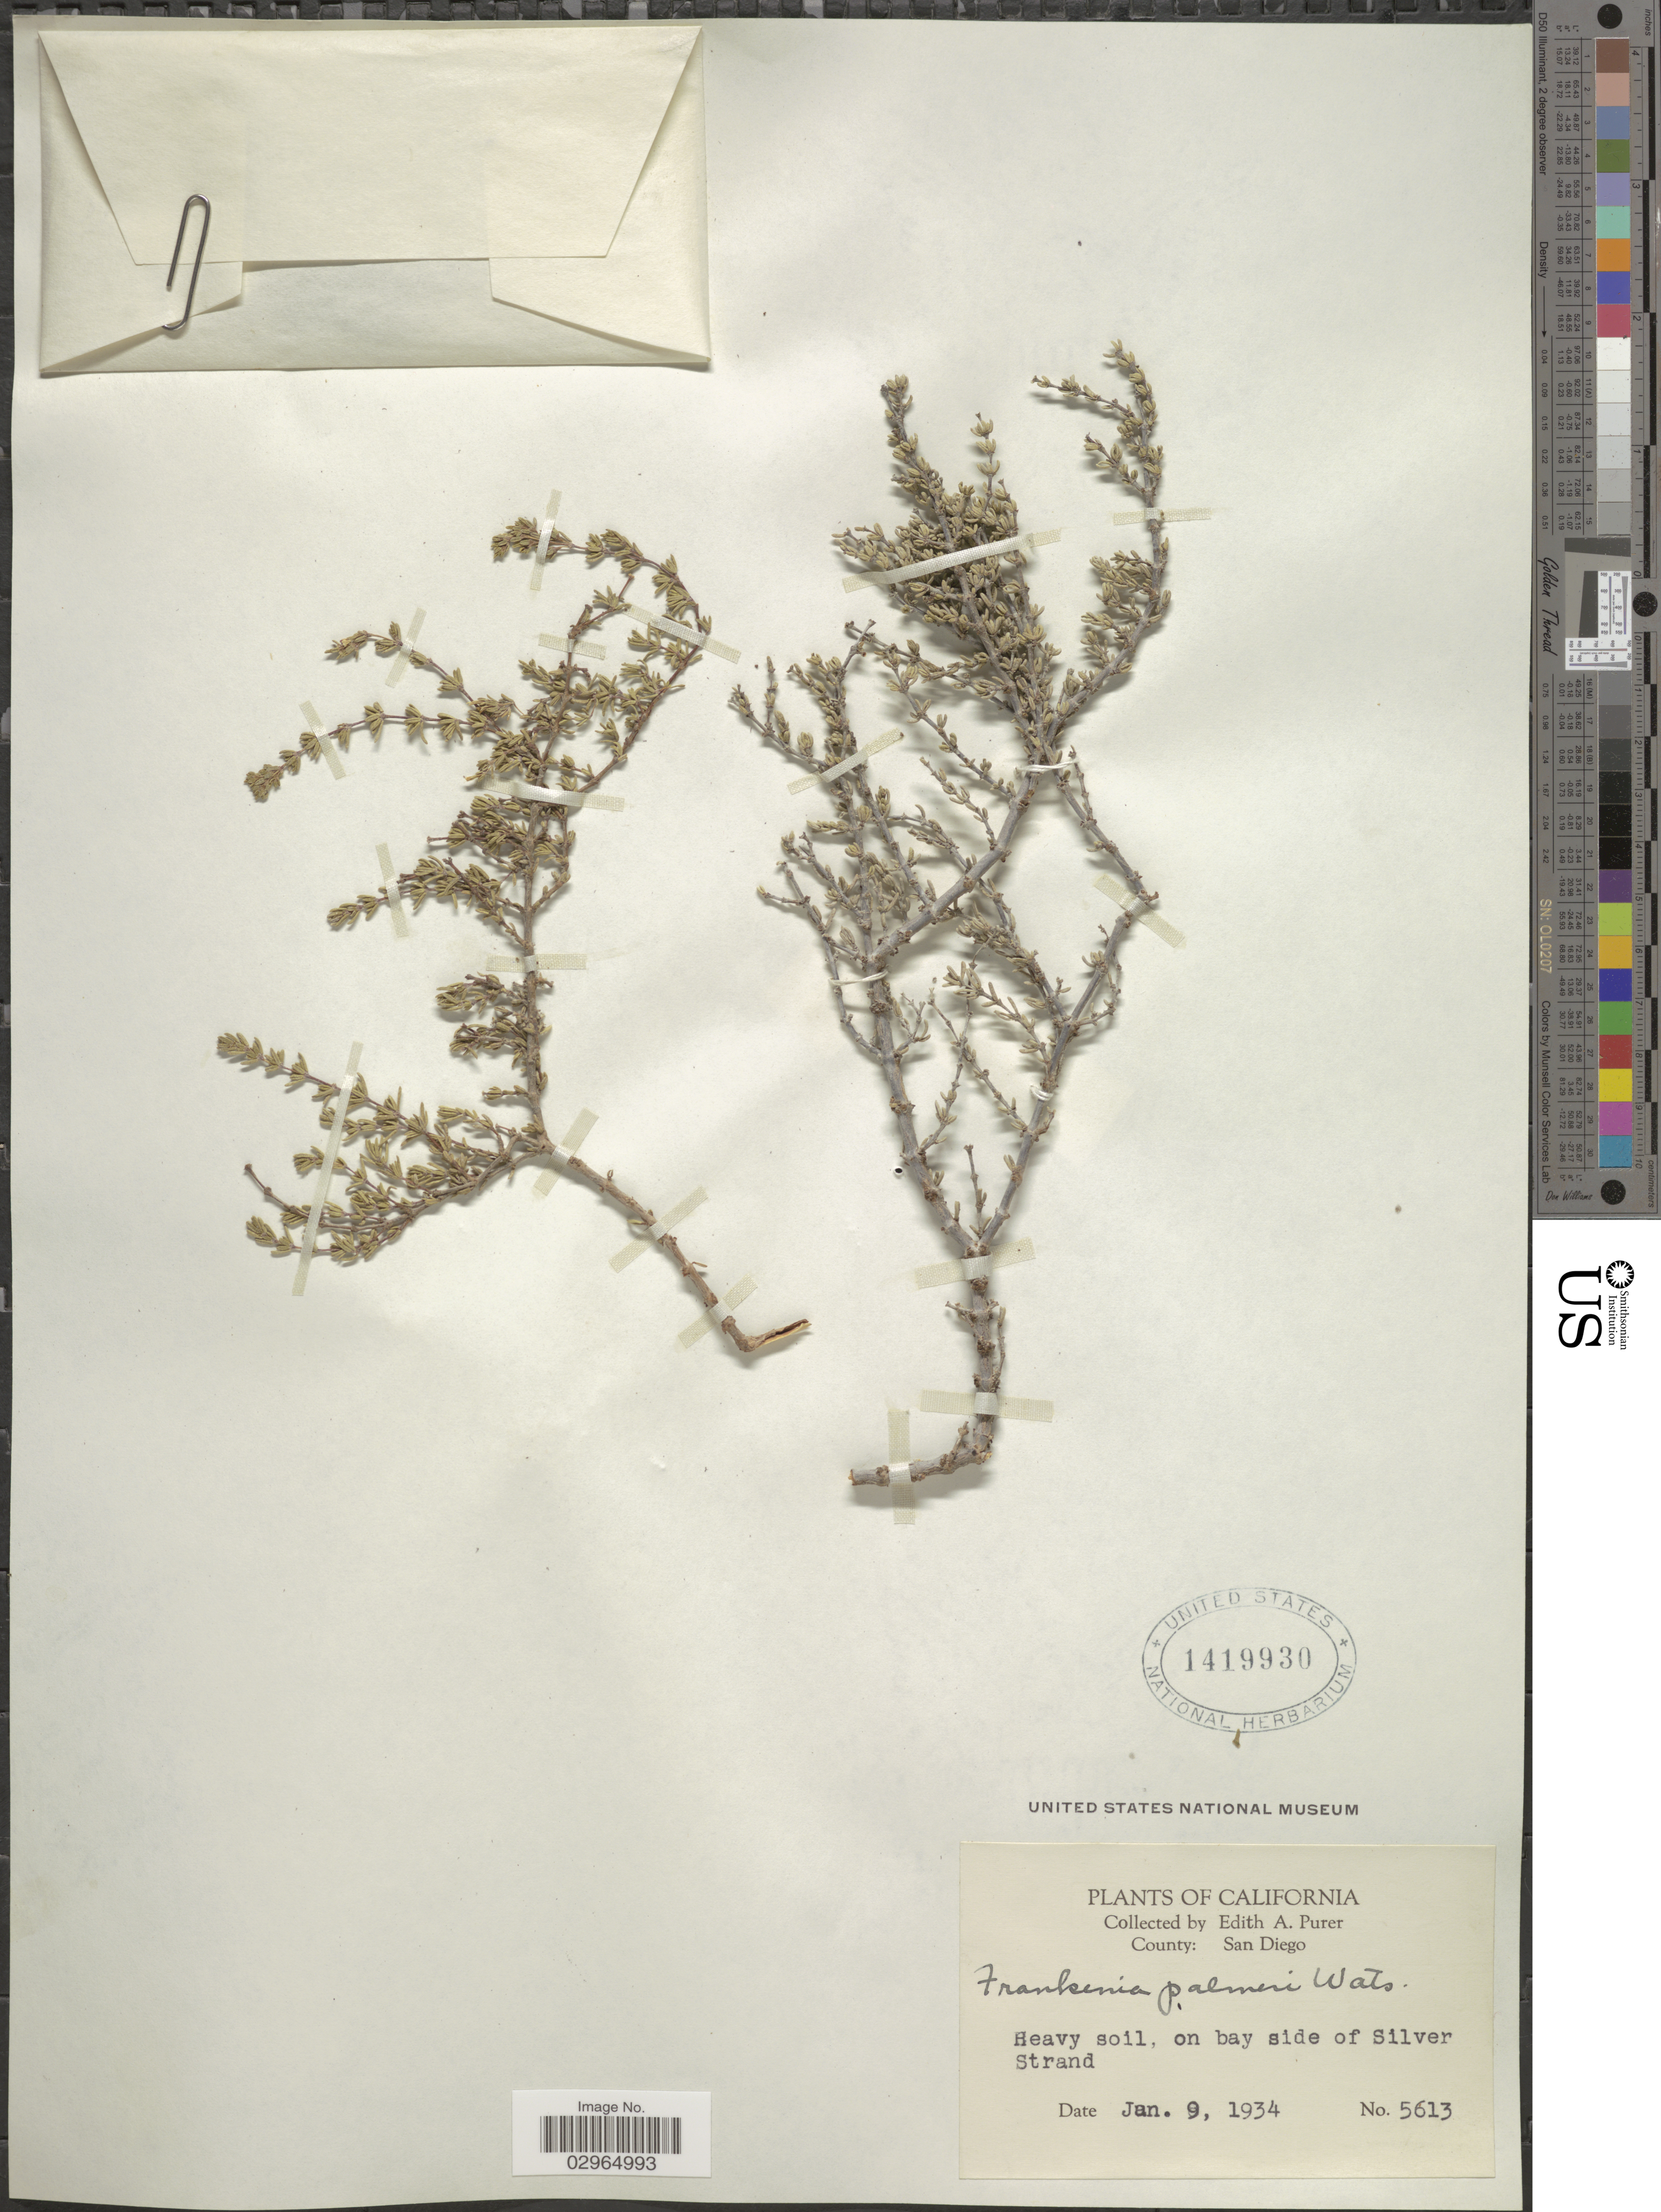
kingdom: Plantae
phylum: Tracheophyta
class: Magnoliopsida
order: Caryophyllales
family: Frankeniaceae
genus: Frankenia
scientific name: Frankenia palmeri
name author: S. Watson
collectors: E. Purer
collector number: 5613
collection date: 1934-01-09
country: United States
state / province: California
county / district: San Diego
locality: County: San Diego, on bay side of Silver Strand.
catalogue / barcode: US 1419930